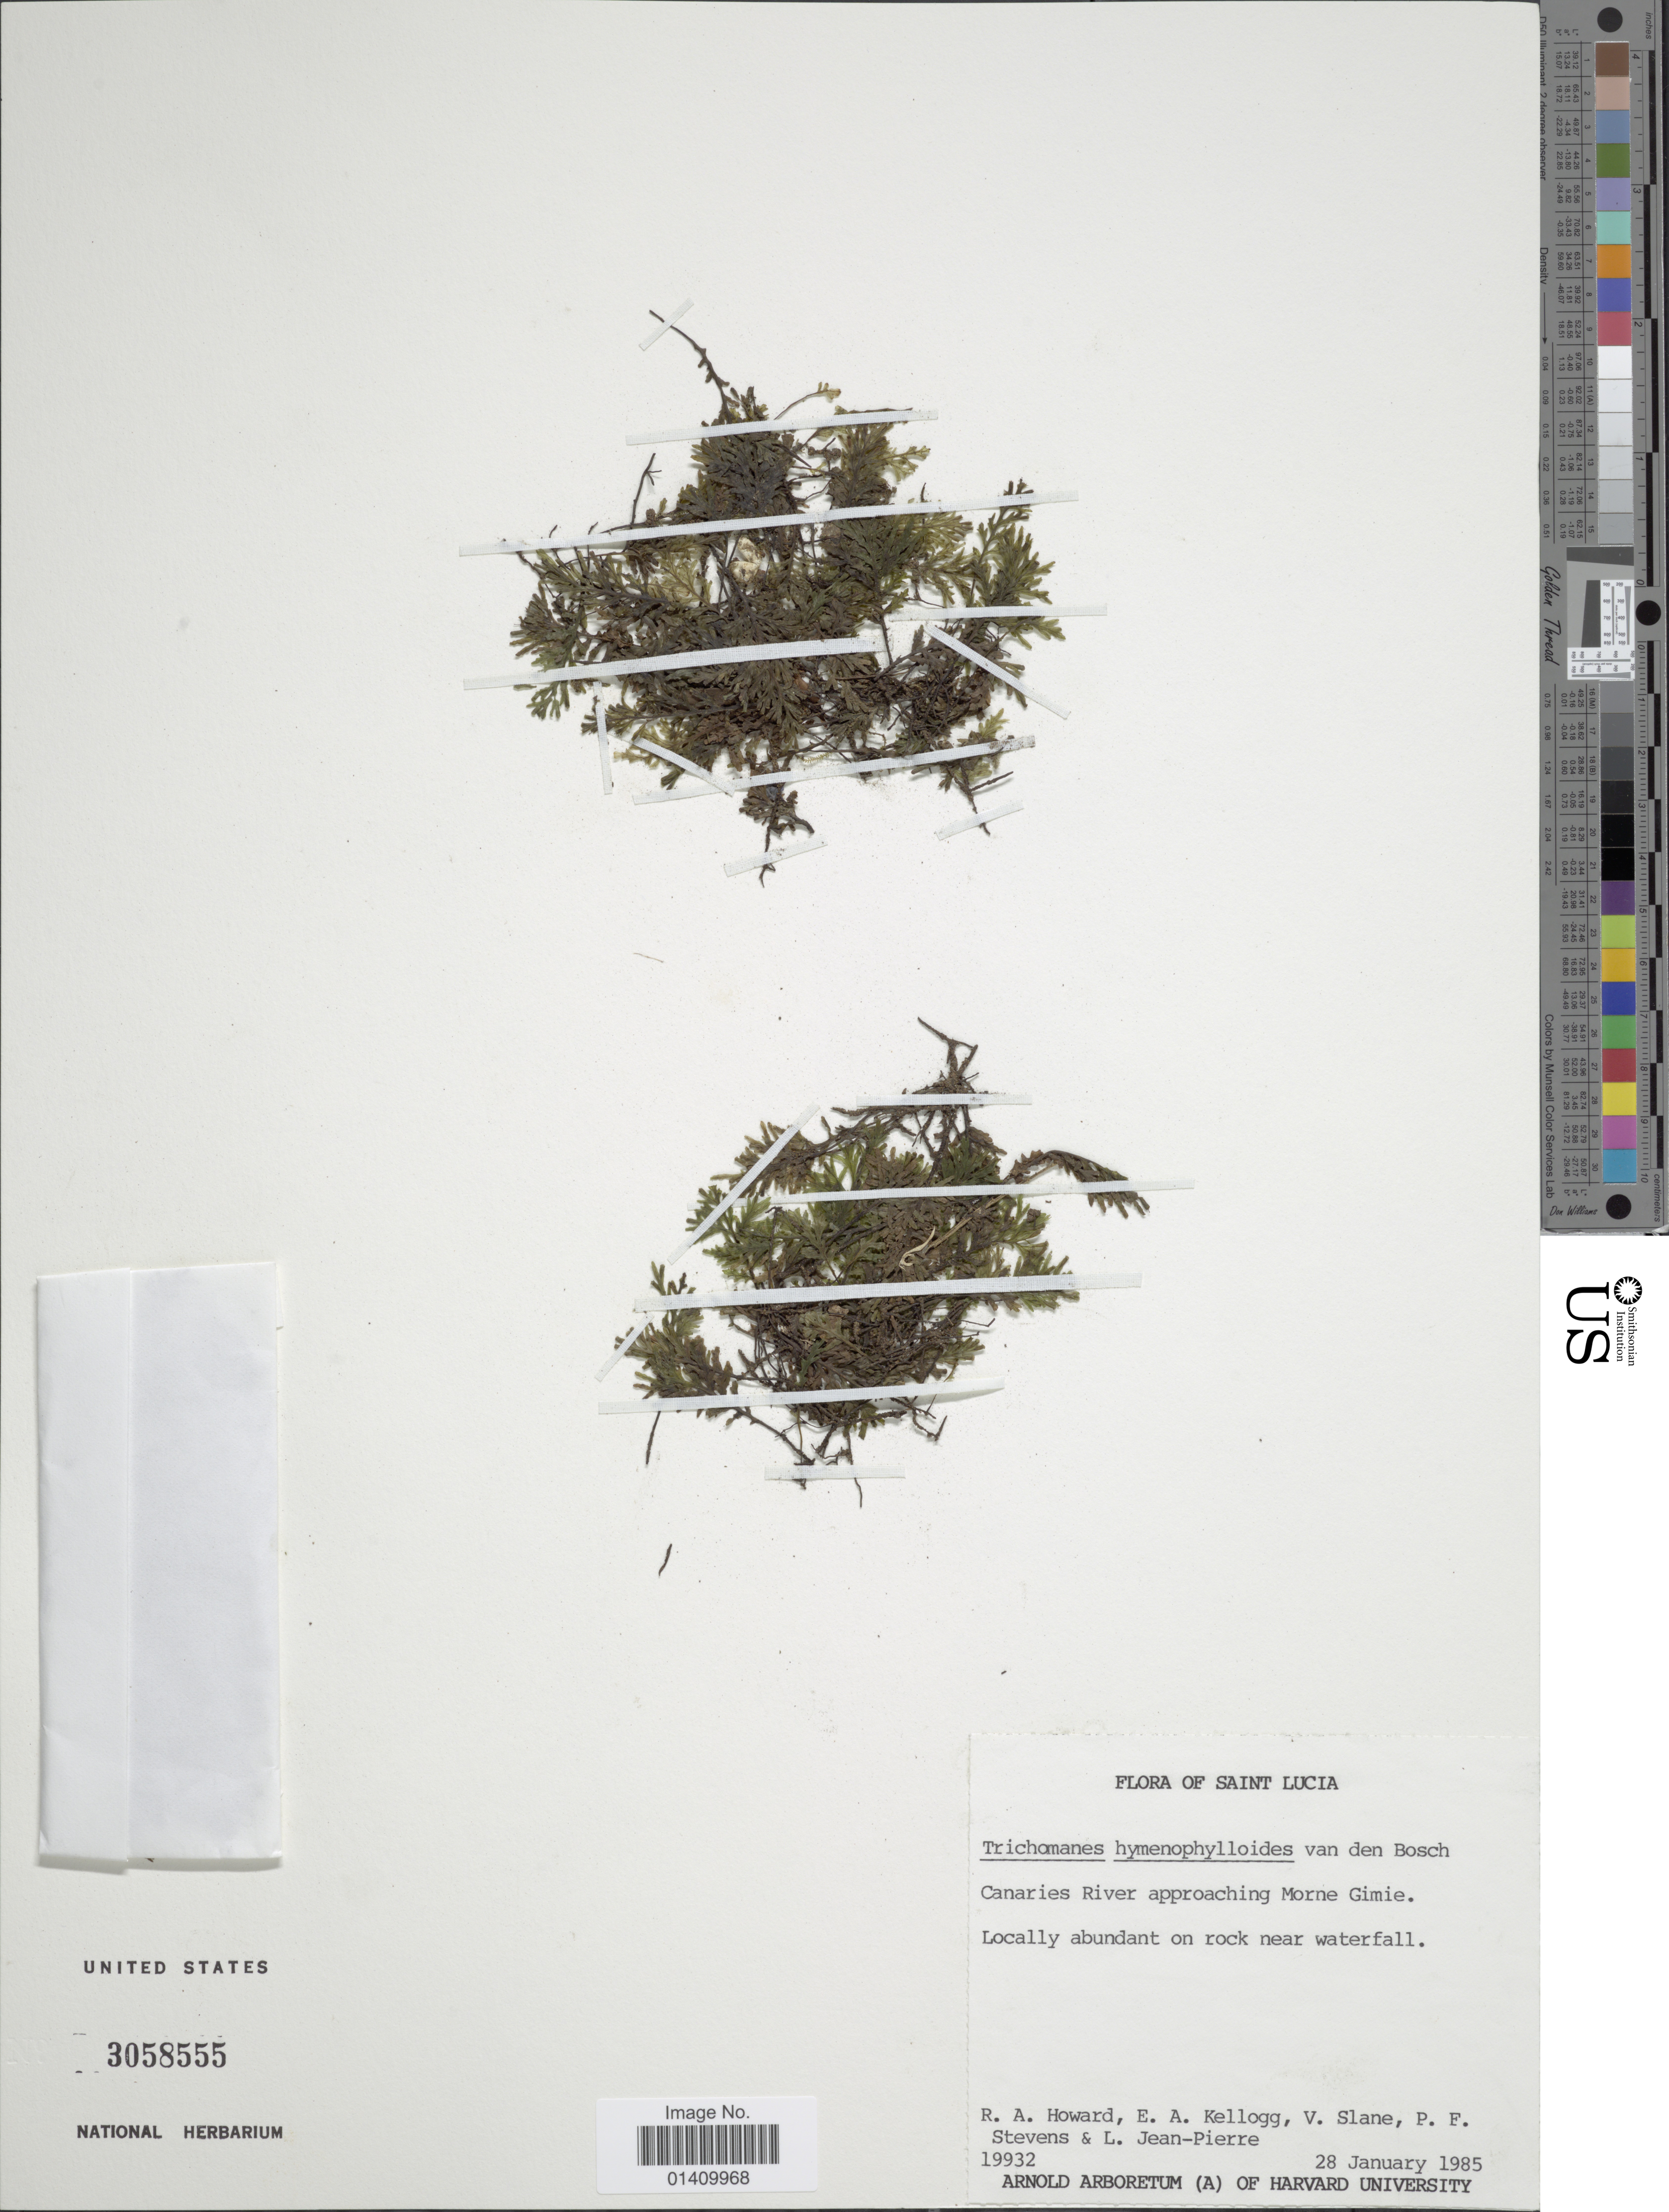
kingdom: Plantae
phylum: Tracheophyta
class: Polypodiopsida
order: Hymenophyllales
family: Hymenophyllaceae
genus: Polyphlebium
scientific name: Polyphlebium hymenophylloides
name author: (Bosch) Ebihara & Dubuisson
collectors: R. A. Howard, E. A. Kellogg, V. Slane, P. F. Stevens & L. L. Jean-Pierre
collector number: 19932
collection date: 1985-01-28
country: St. Lucia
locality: Canaries river approaching Morne Gimie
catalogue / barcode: US 3058555